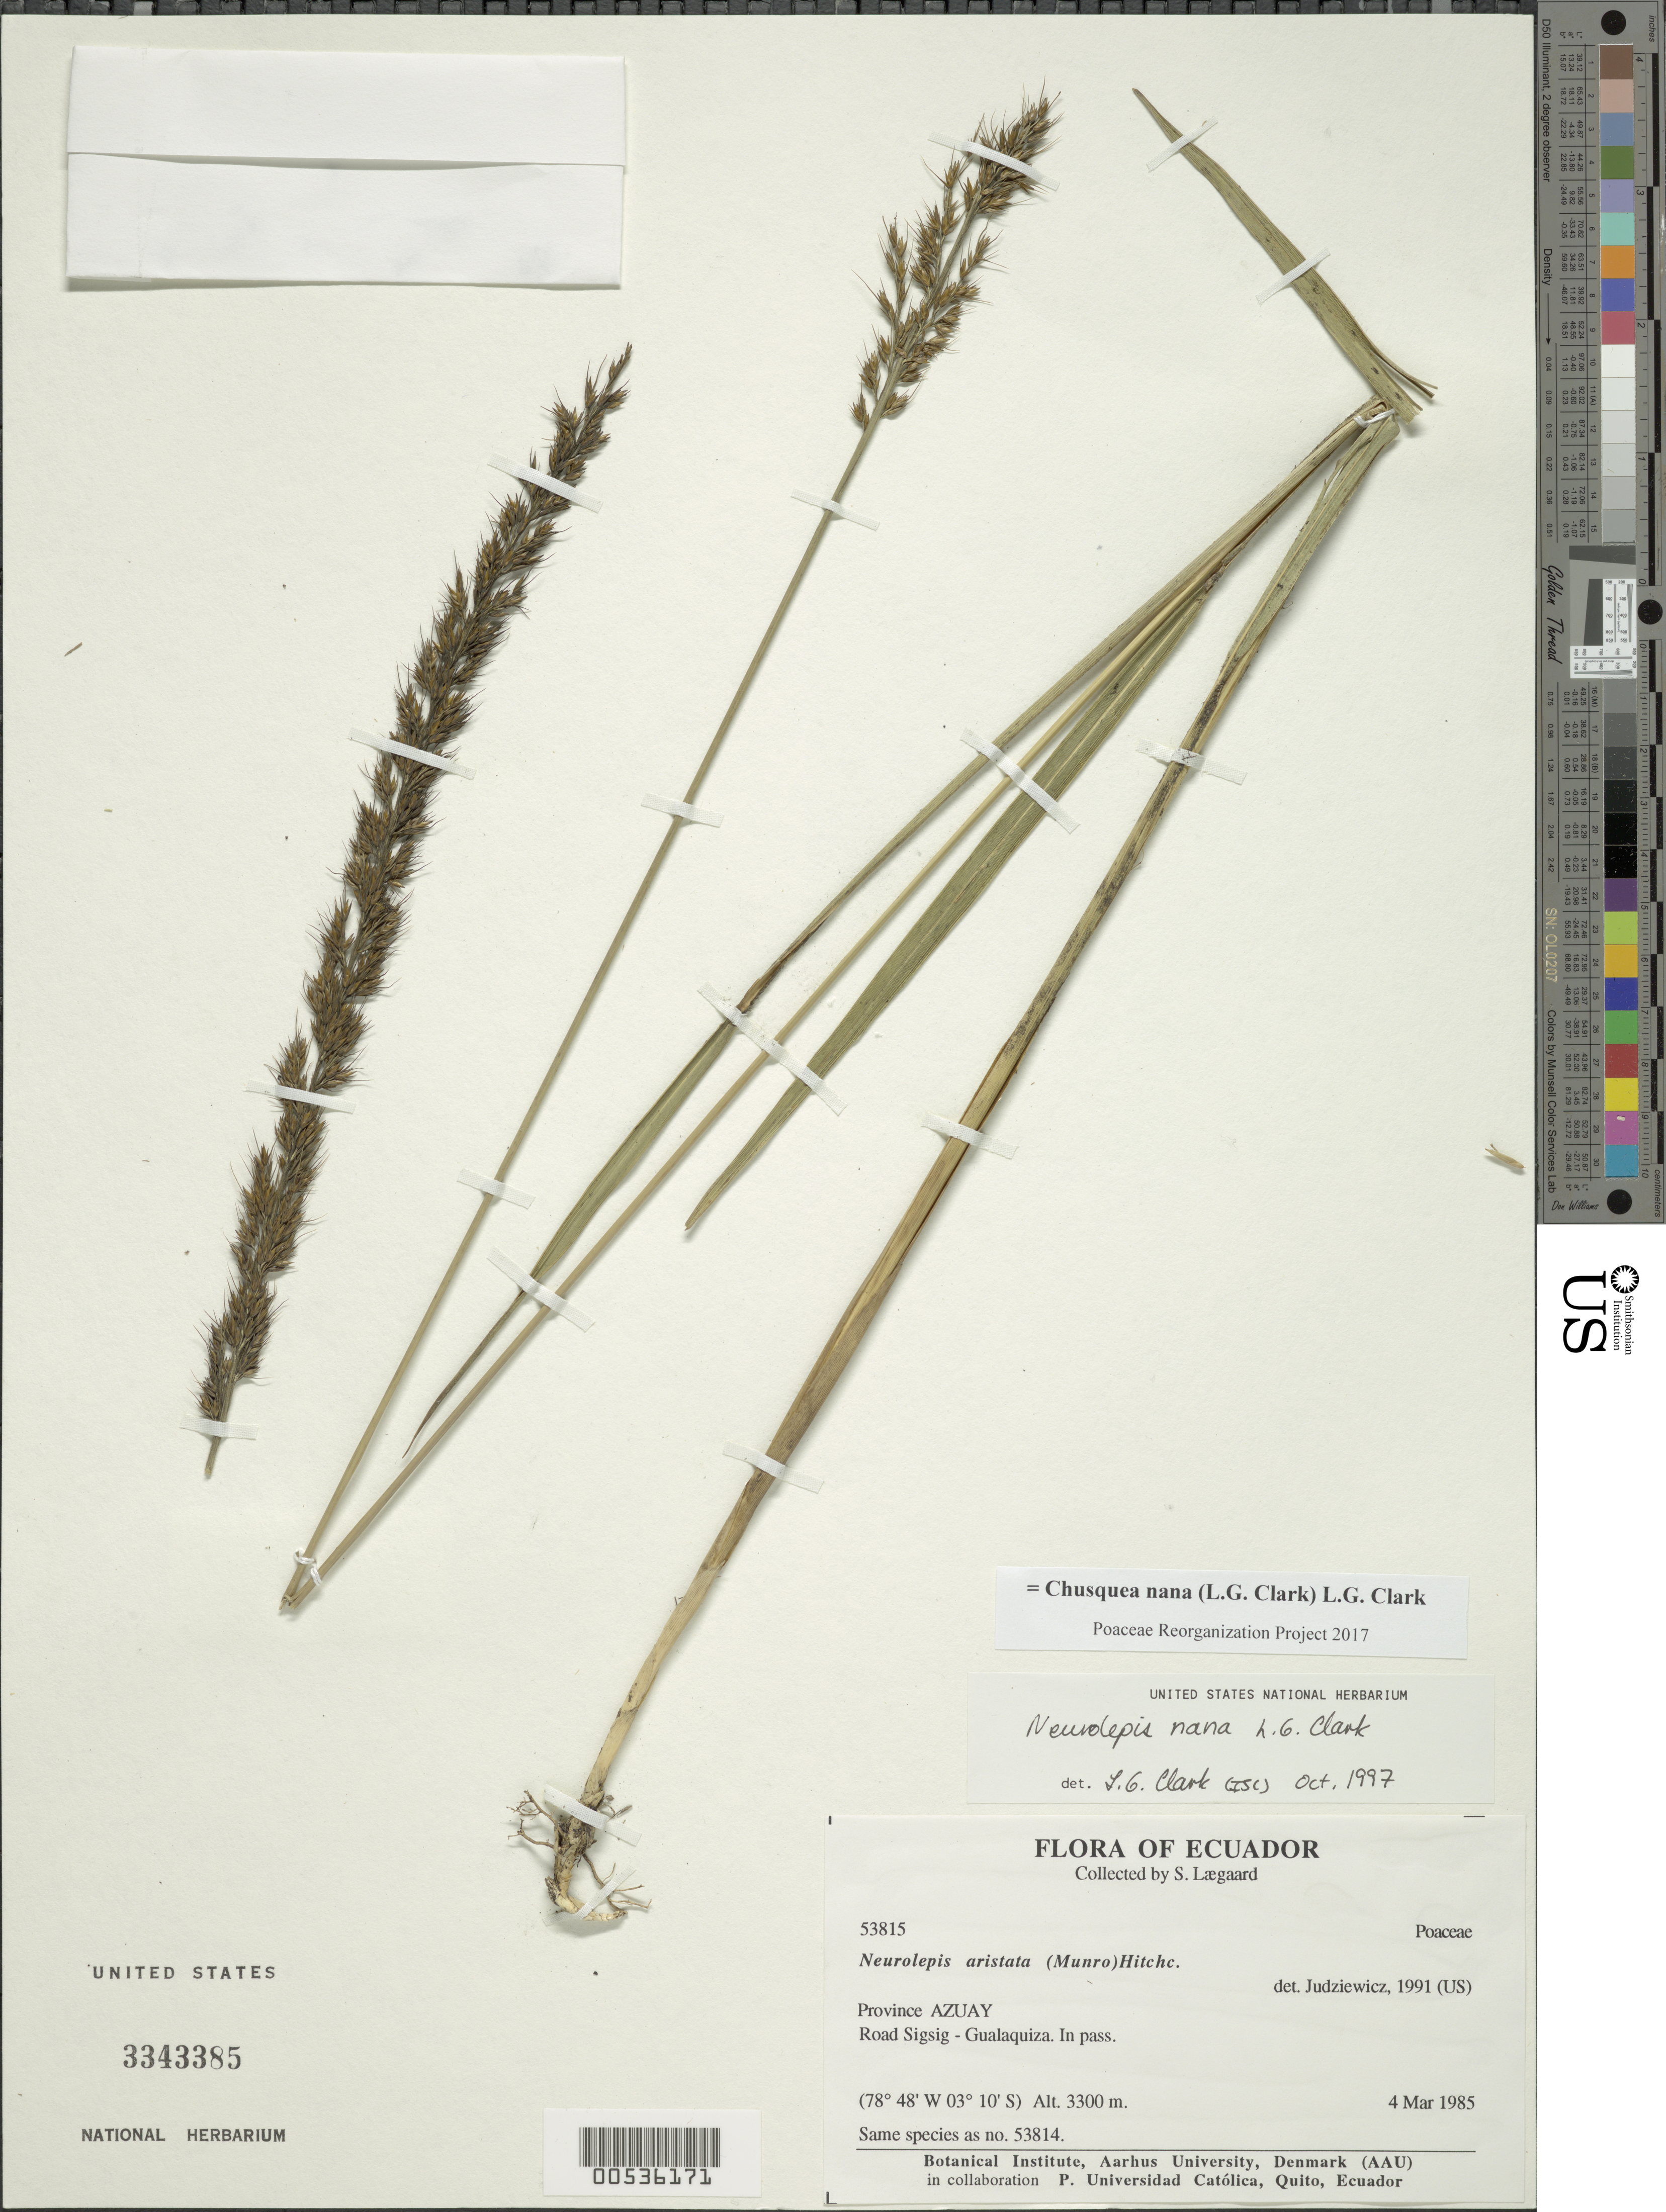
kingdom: Plantae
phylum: Tracheophyta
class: Liliopsida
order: Poales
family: Poaceae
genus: Chusquea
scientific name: Chusquea nana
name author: (L.G. Clark) L.G. Clark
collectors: S. Lægaard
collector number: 53815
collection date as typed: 04 Mar 1985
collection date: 1985-03-04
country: Ecuador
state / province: Azuay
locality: Road Sigsig - Gualaquiza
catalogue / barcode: US 3343385